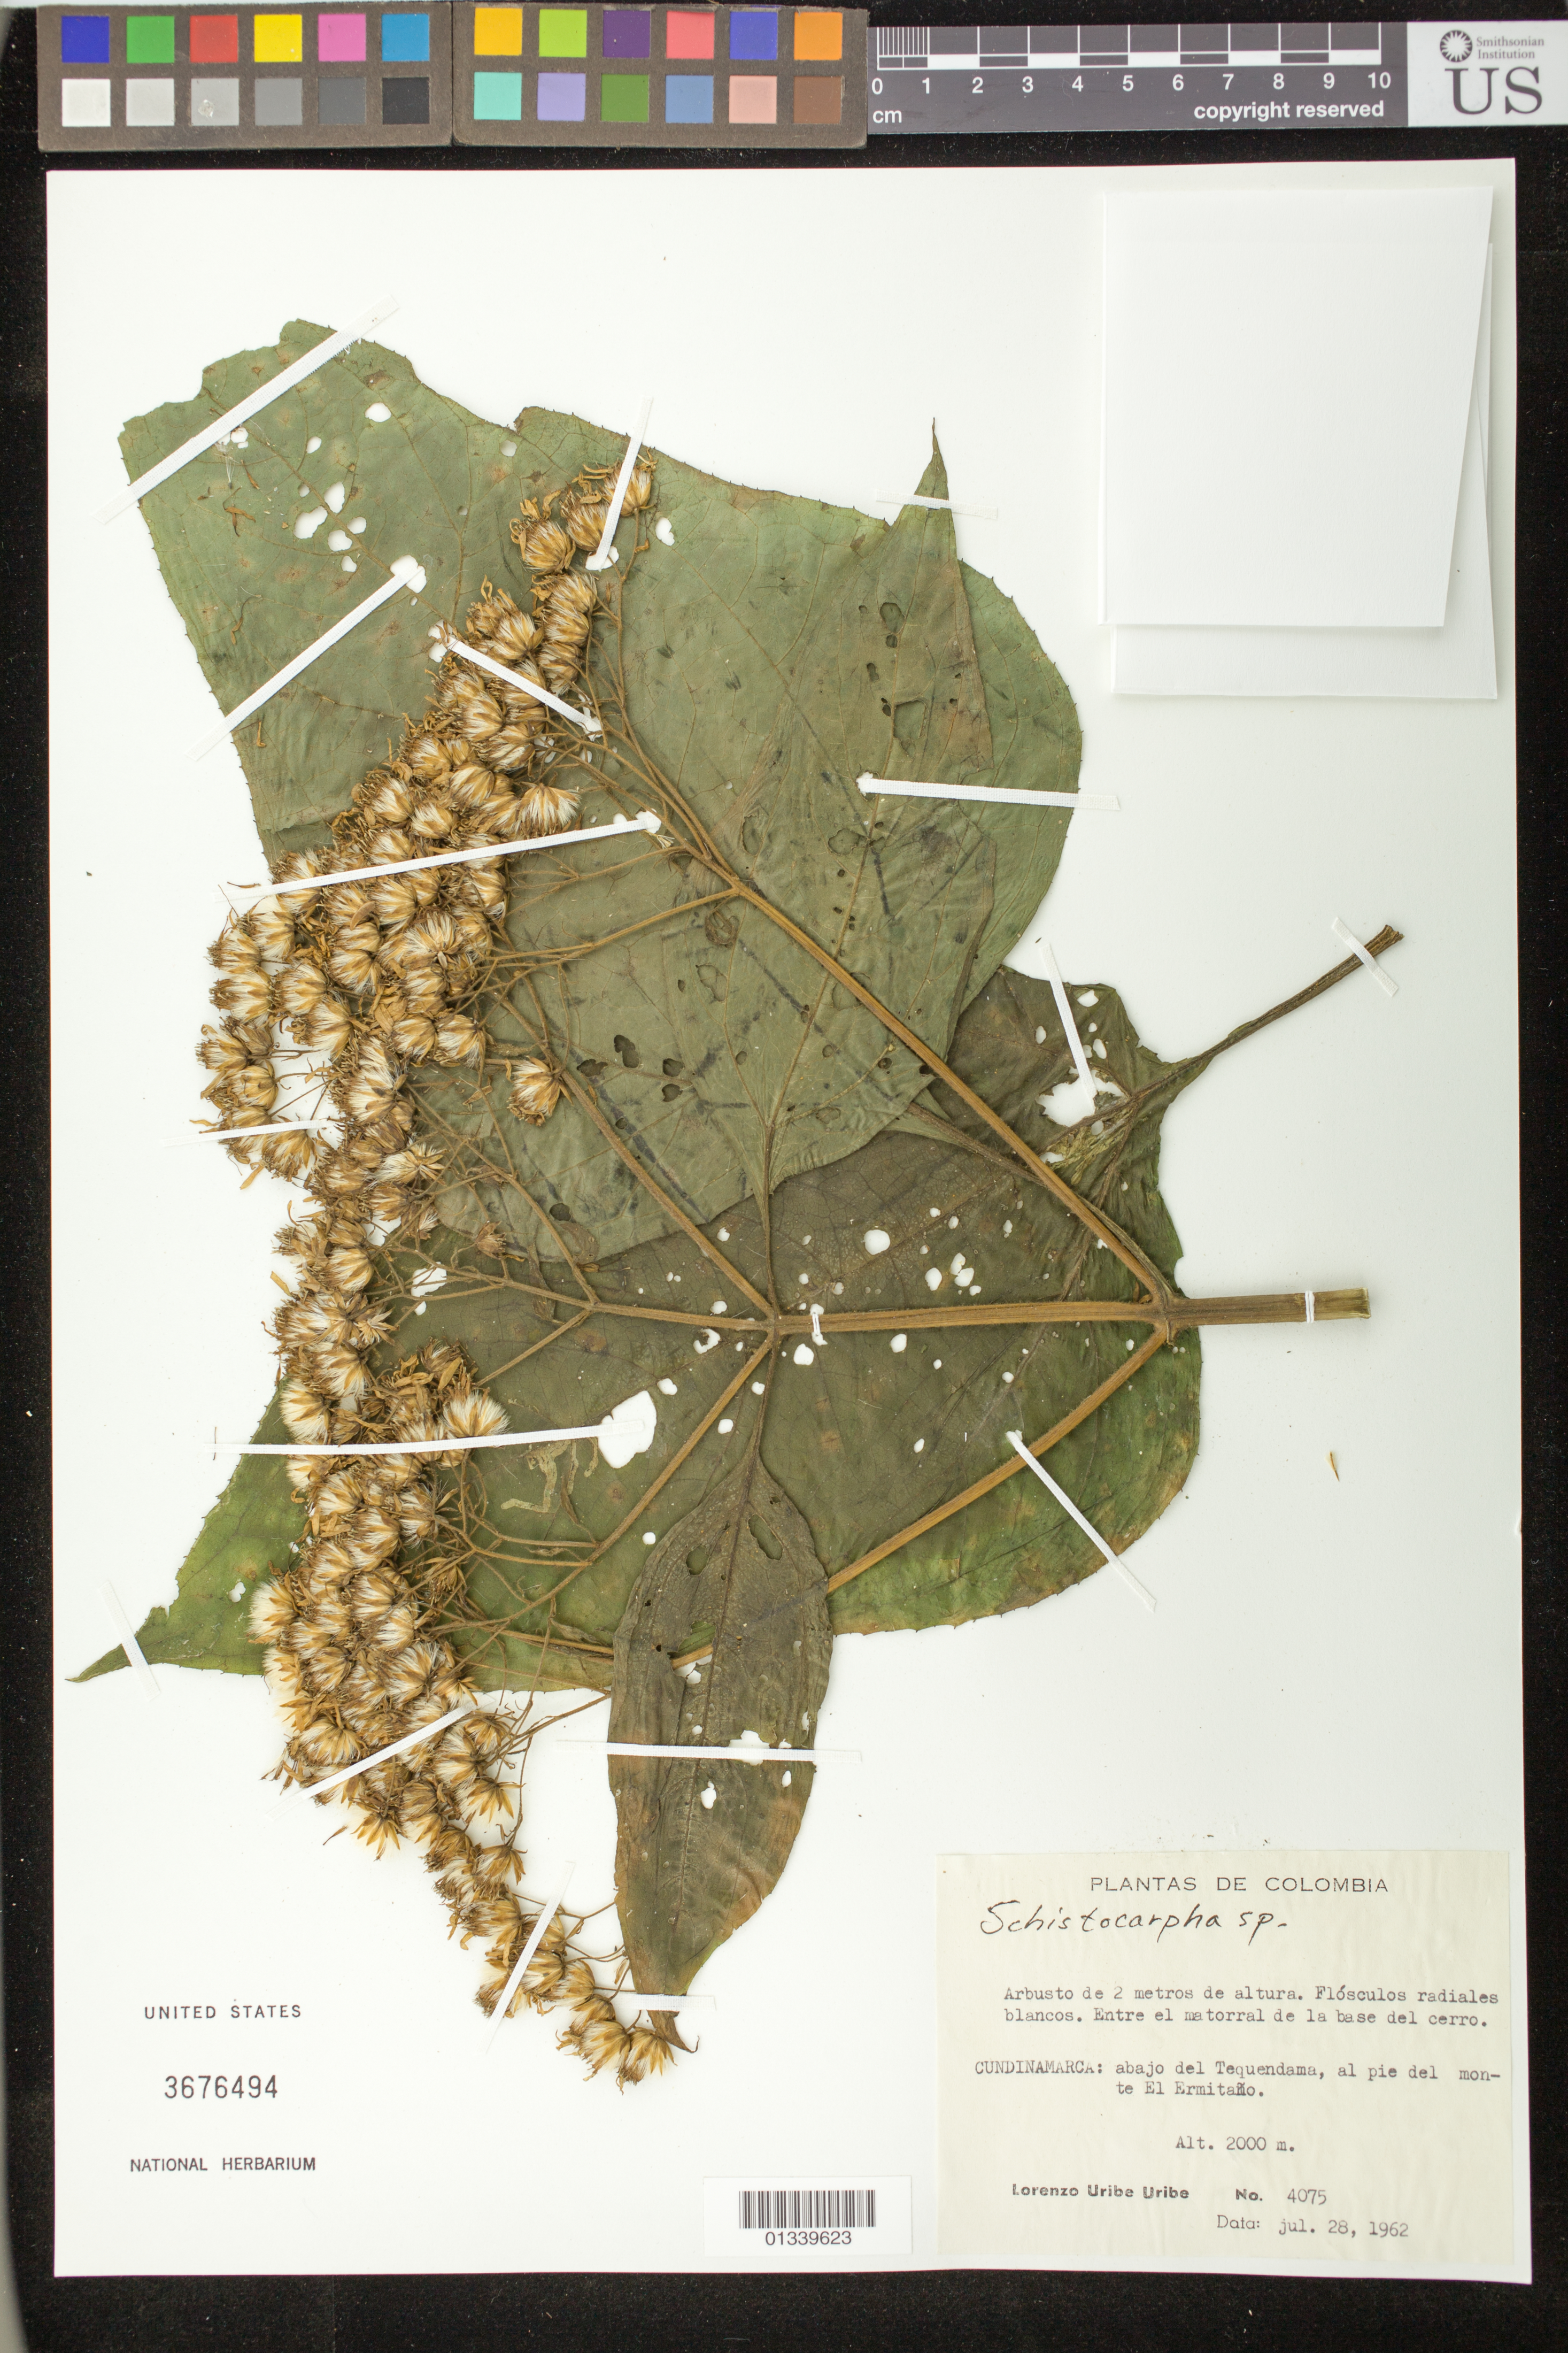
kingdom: Plantae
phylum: Tracheophyta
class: Magnoliopsida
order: Asterales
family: Asteraceae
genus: Schistocarpha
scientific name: Schistocarpha sp.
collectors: L. Uribe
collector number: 4075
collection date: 1962-07-28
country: Colombia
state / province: Cundinamarca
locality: Abajo del Tequendama, al pie del monte El Ermitano.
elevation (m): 2000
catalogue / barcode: US 3676494